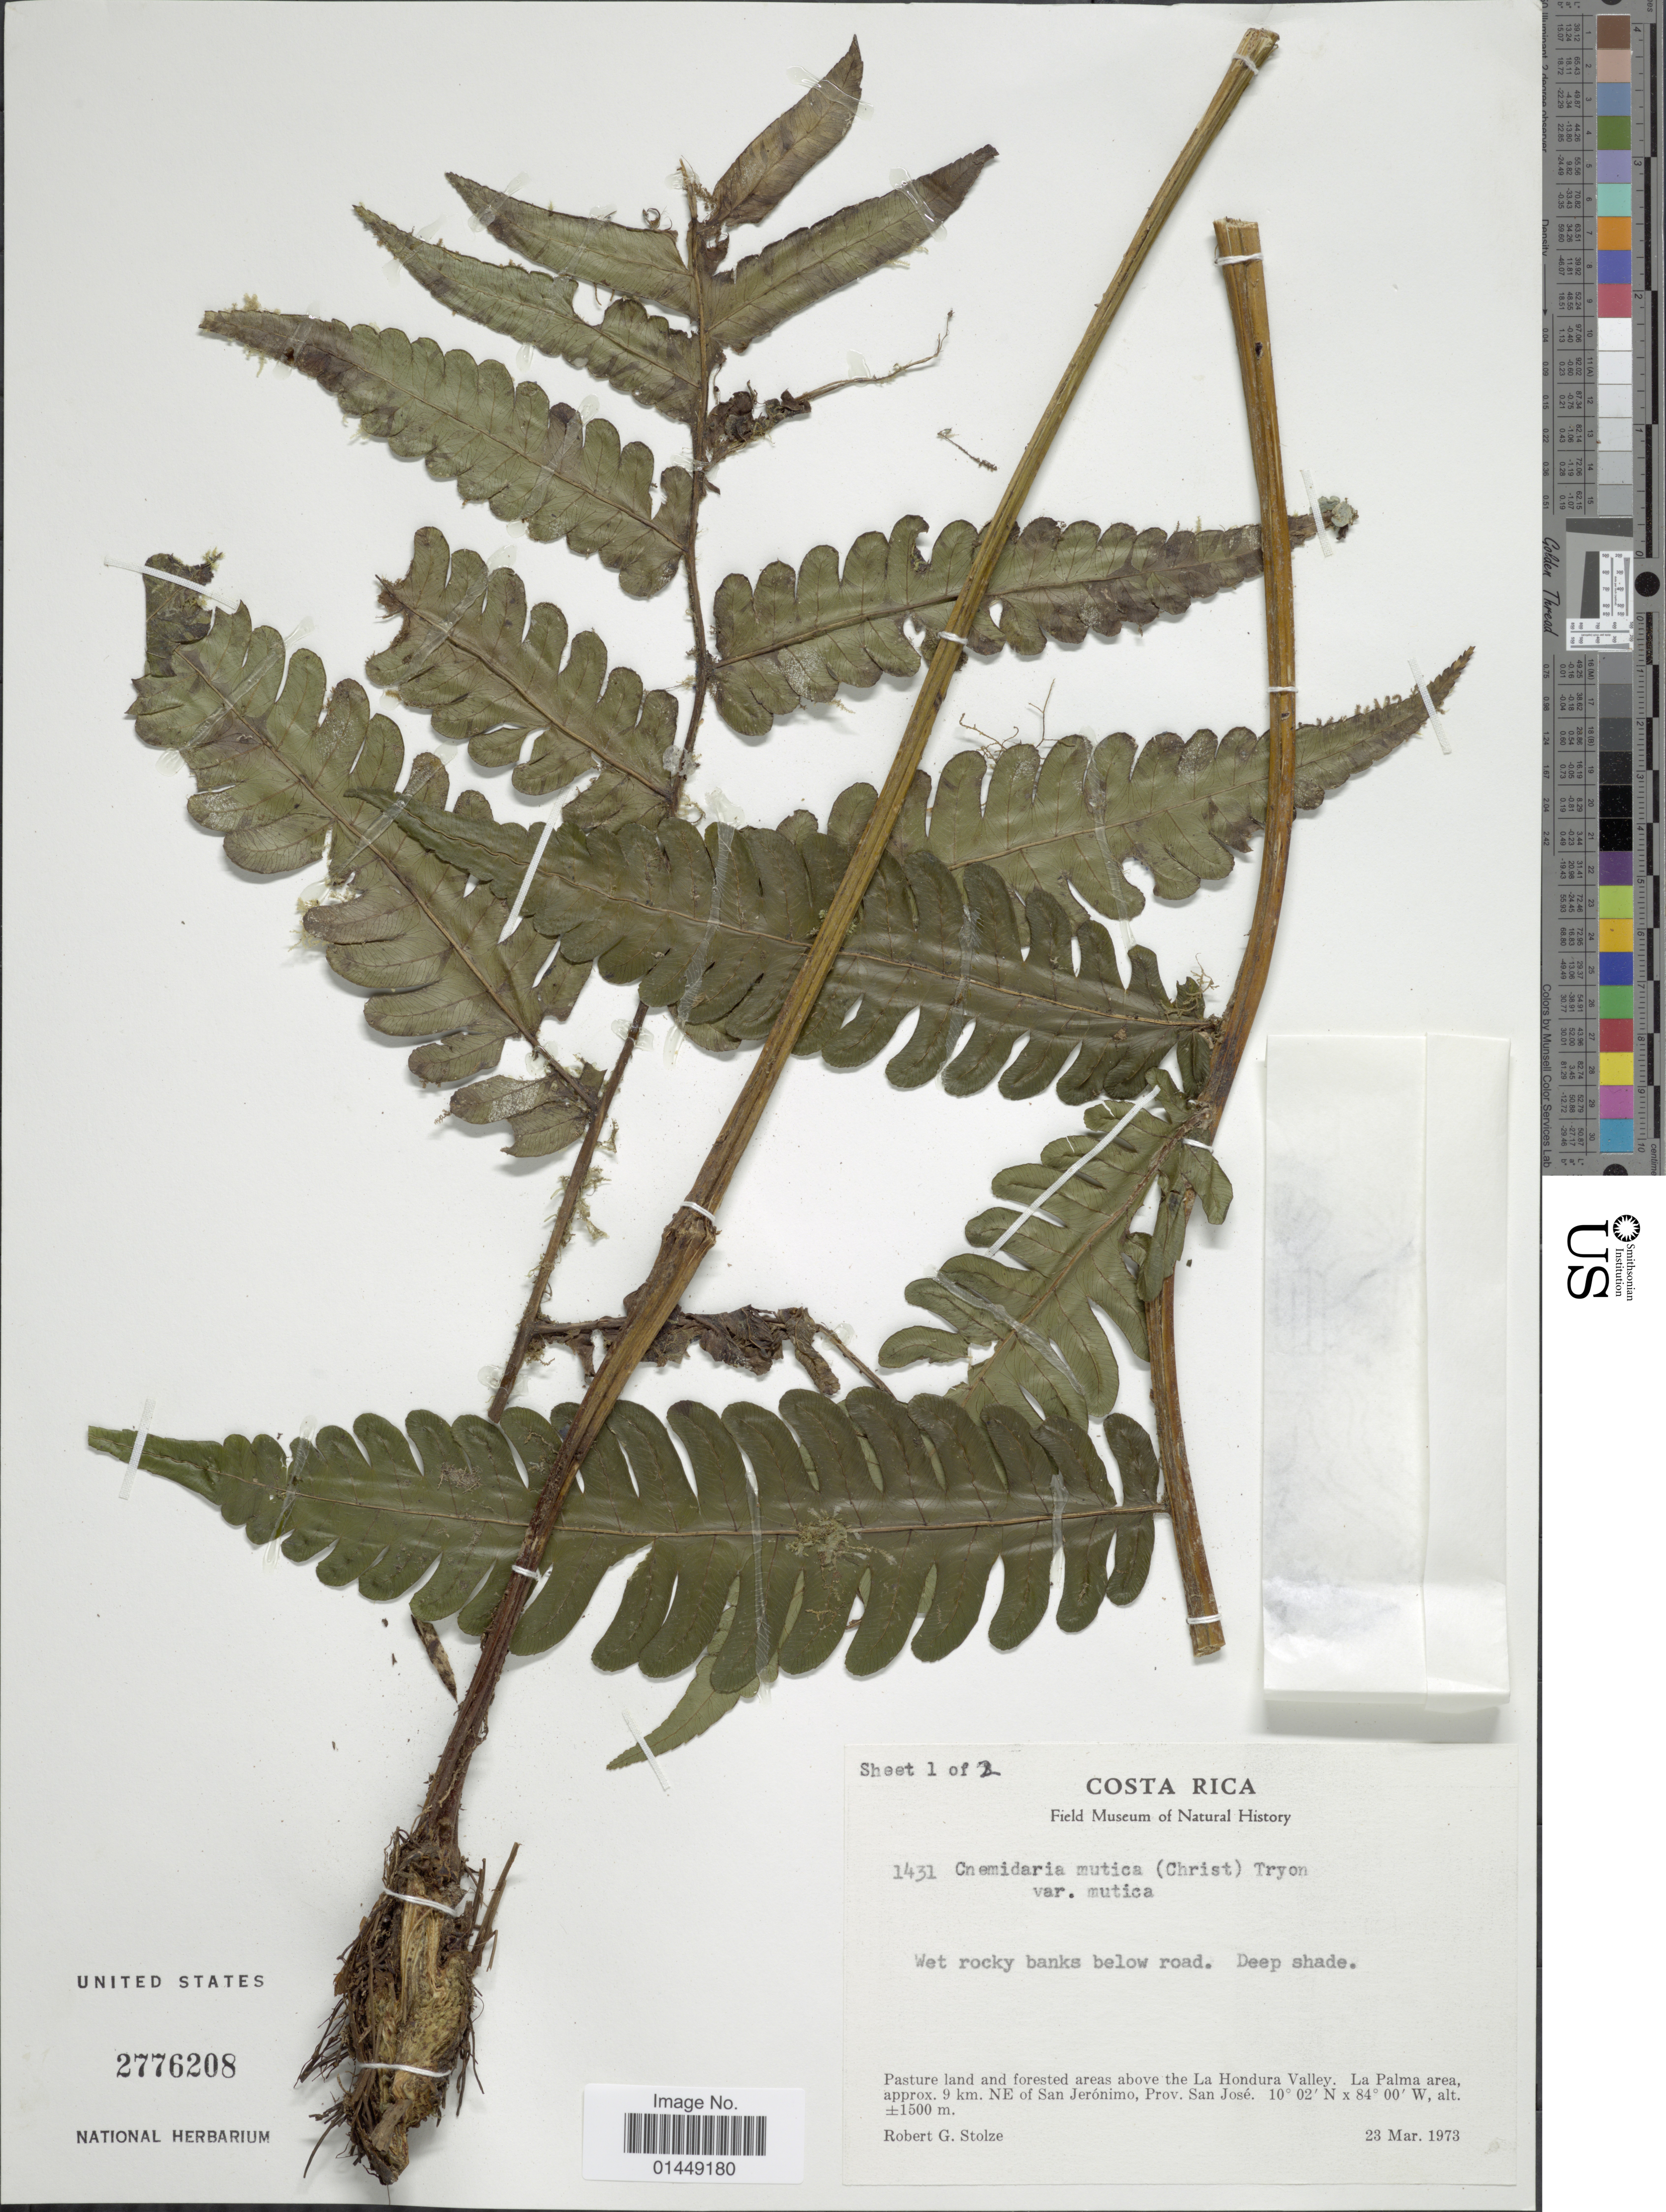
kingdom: Plantae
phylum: Tracheophyta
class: Polypodiopsida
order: Cyatheales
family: Cyatheaceae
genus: Cyathea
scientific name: Cyathea mutica var. mutica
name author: (Christ) Domin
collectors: R. G. Stolze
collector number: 1431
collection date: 1973-03-23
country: Costa Rica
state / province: San José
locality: Pasture land and forested areas above the La Hondura Valley. La Palma area, approx. 9 km. NE of San Jerónimo, Prov. San José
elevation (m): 1500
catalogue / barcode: US 2776208